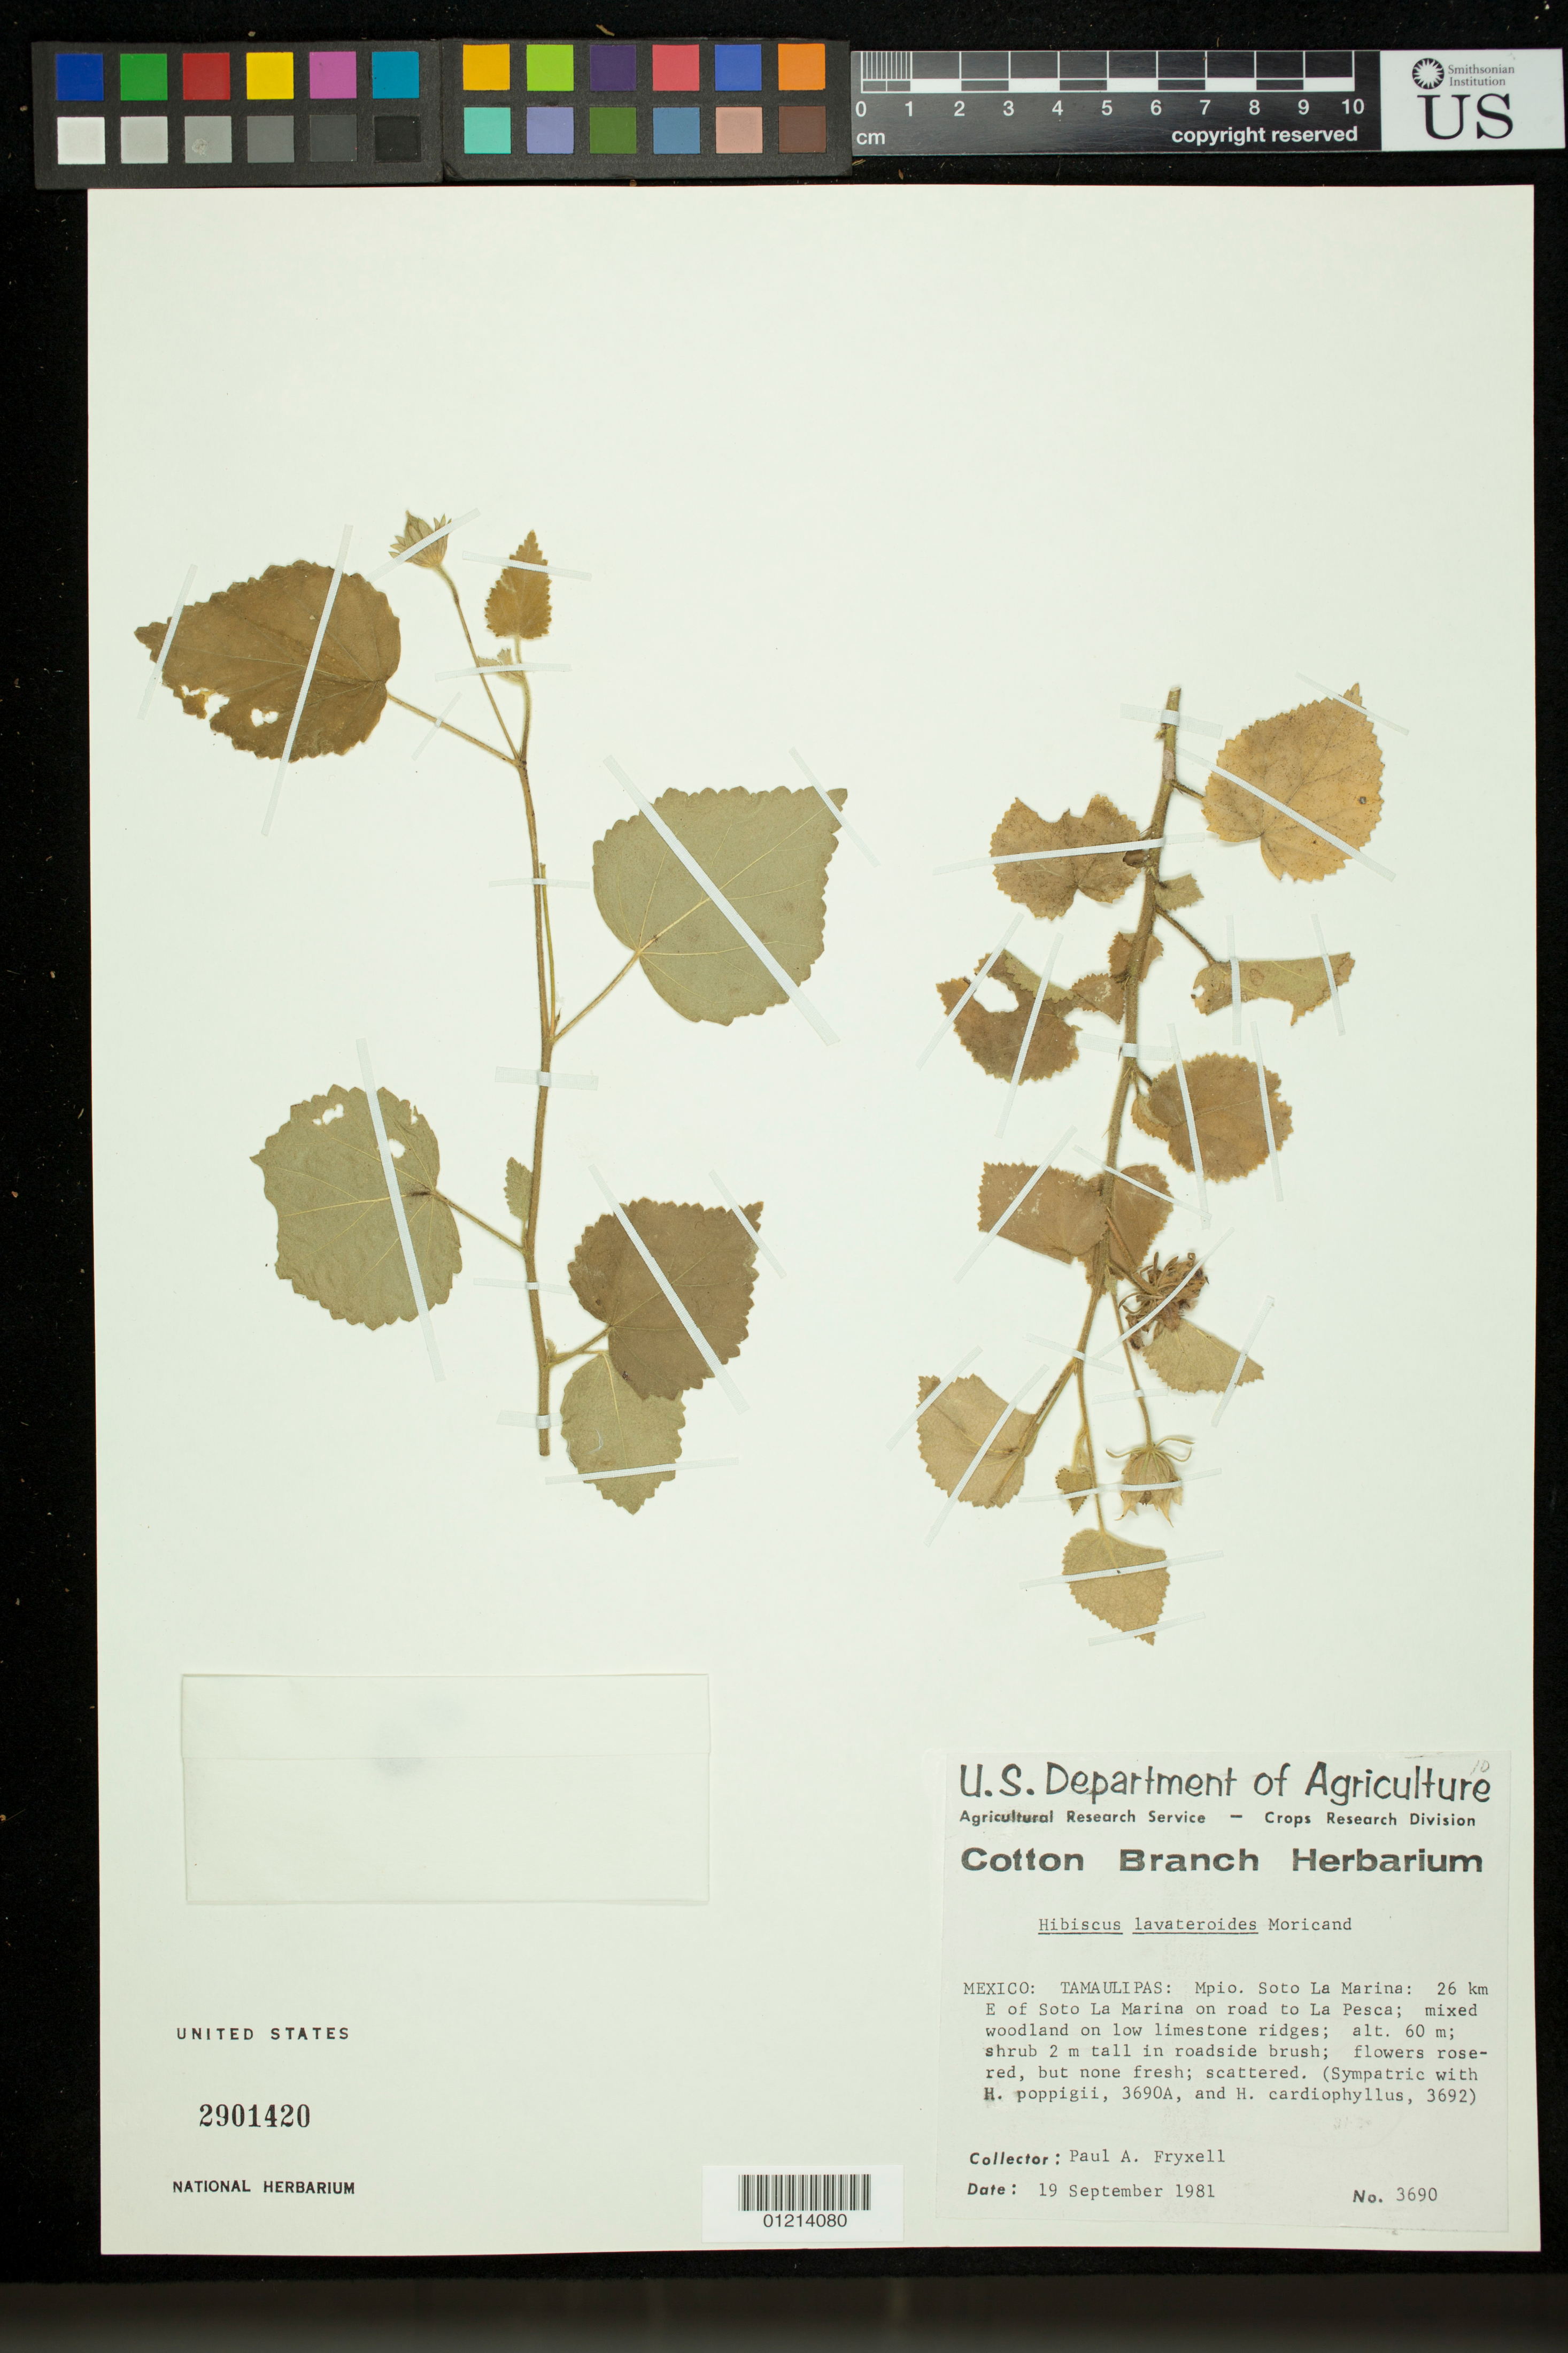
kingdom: Plantae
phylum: Tracheophyta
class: Magnoliopsida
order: Malvales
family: Malvaceae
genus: Hibiscus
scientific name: Hibiscus lavateroides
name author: Moric. ex Ser.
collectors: P. A. Fryxell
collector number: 3690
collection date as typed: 19 Sep 1981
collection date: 1981-09-19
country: Mexico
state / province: Tamaulipas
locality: Mpio. Soto La Marina: 26 km E of Soto La Marina on road to La Pesca; mixed woodland on low limestone ridges.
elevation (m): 60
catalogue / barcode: US 2901420